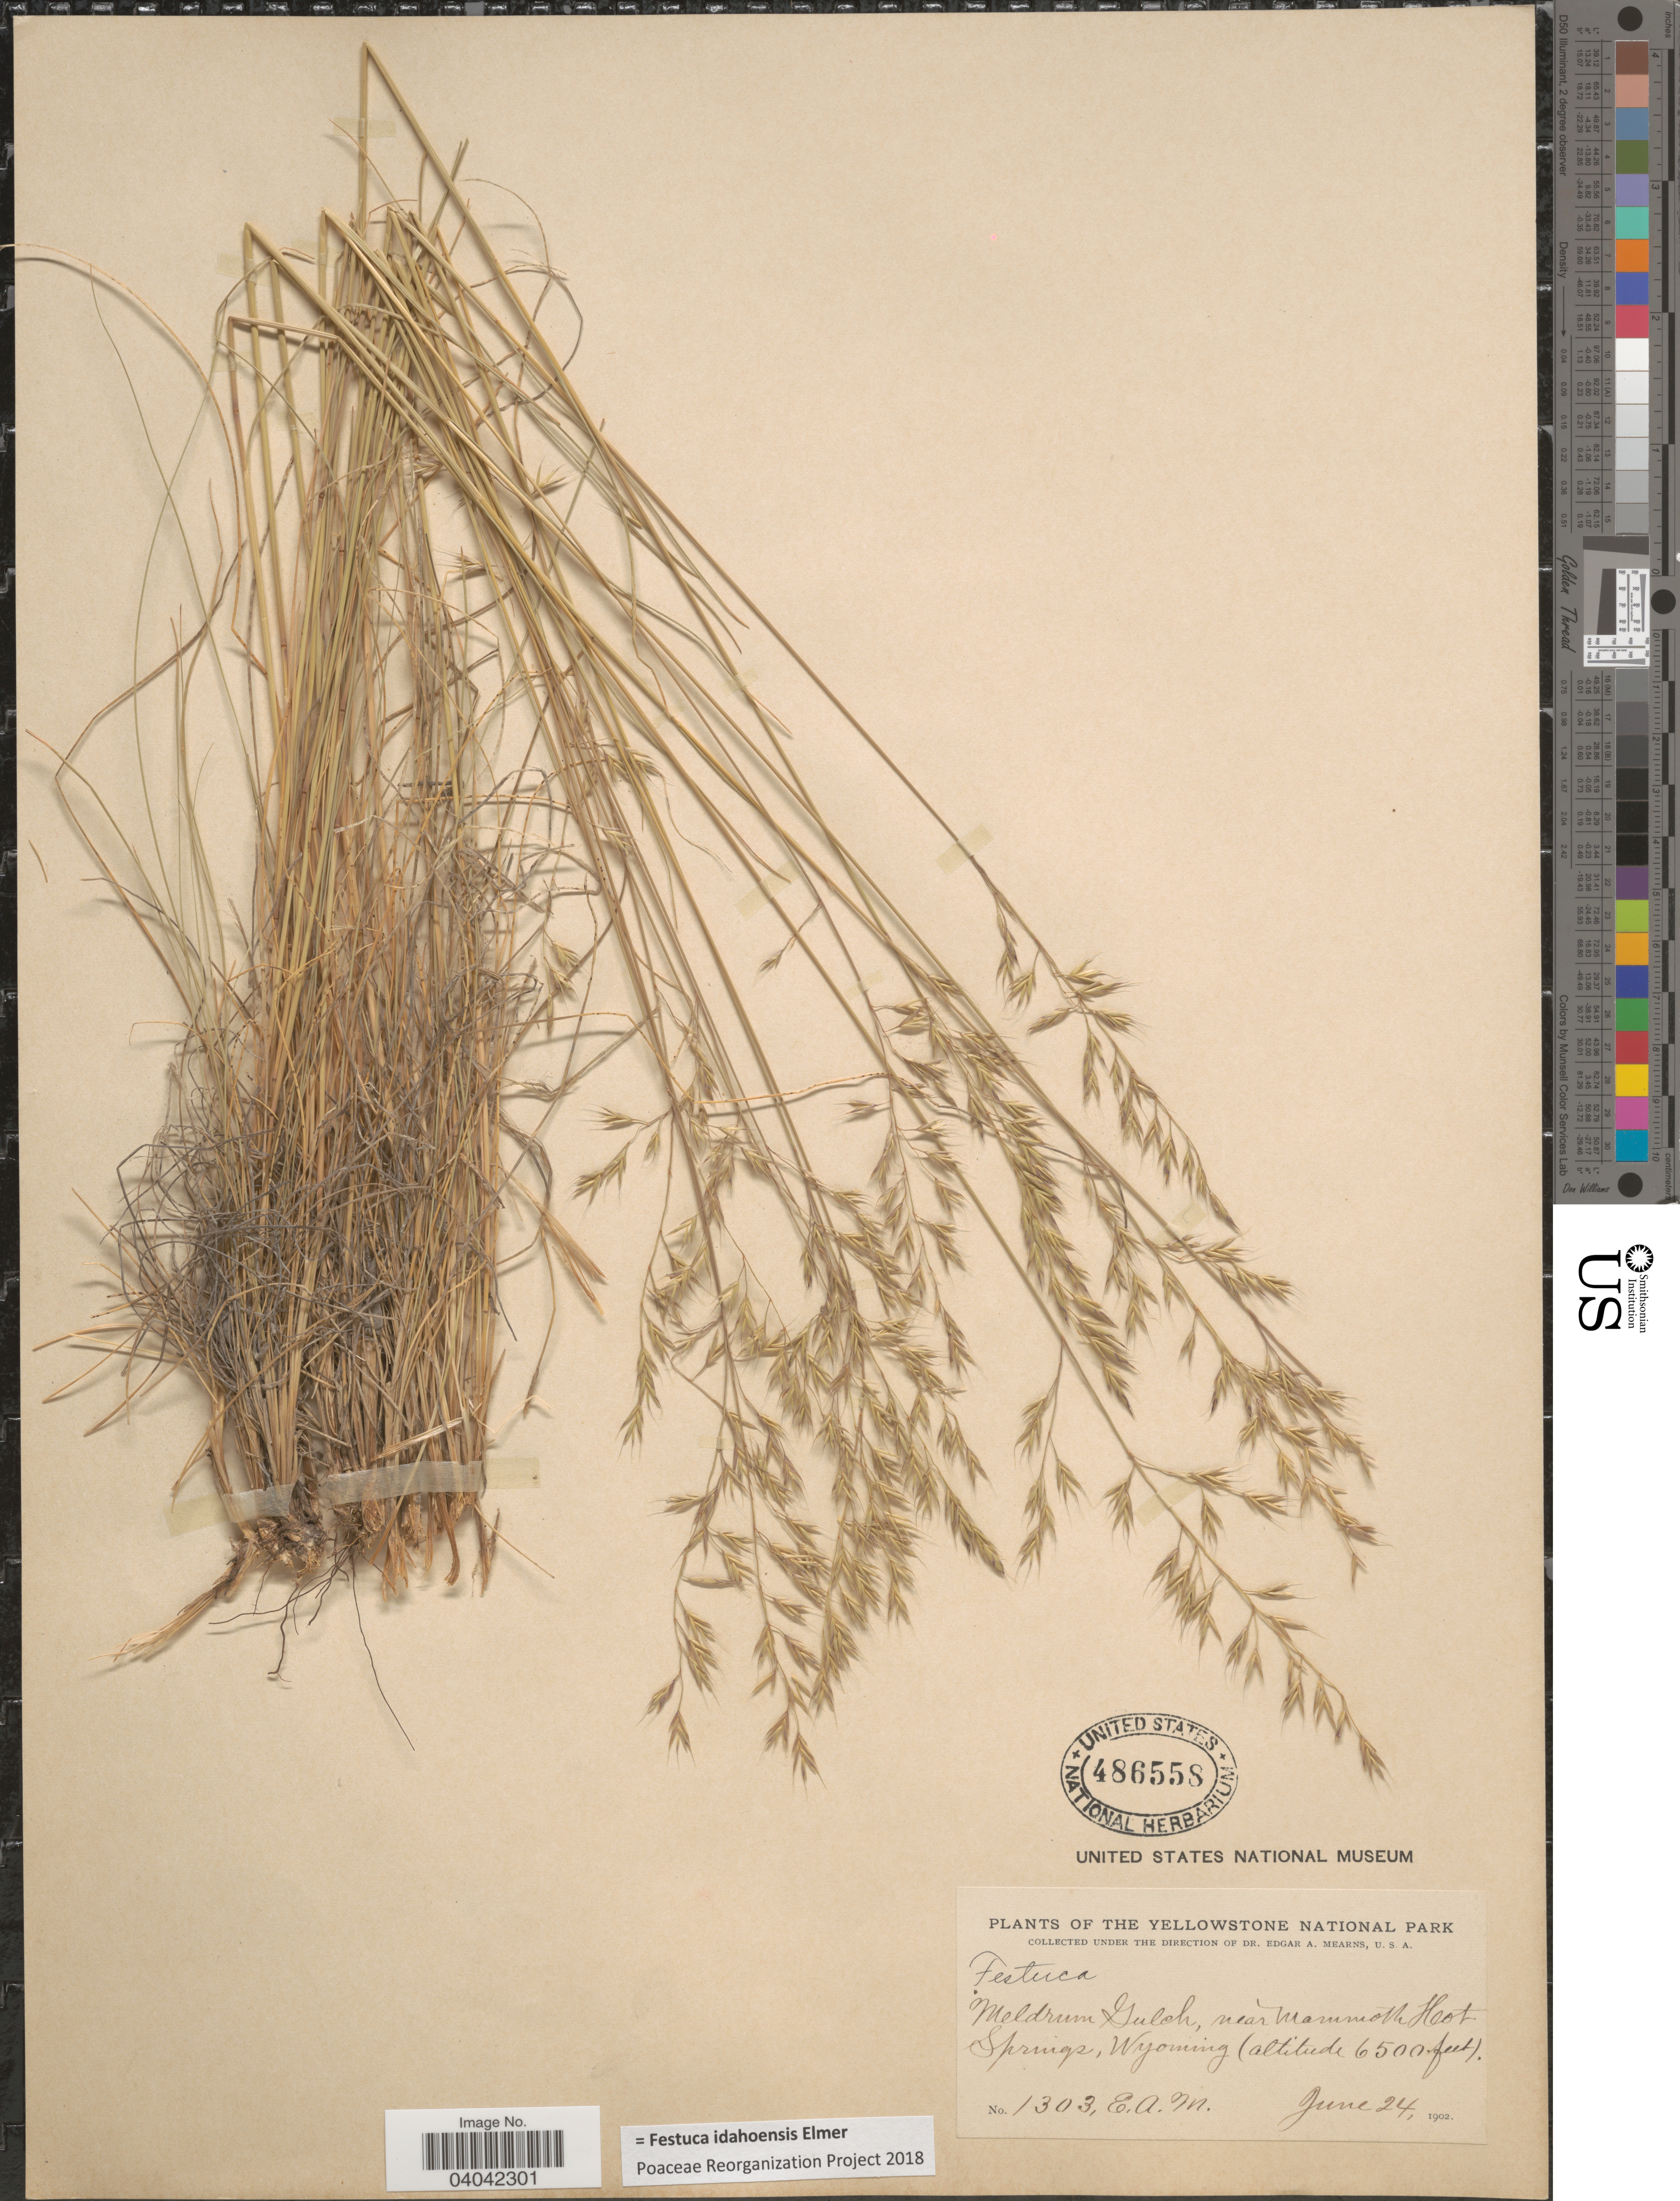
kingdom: Plantae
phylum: Tracheophyta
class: Liliopsida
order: Poales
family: Poaceae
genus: Festuca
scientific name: Festuca idahoensis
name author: Elmer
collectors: E. A. Mearns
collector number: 1303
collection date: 1902-06-24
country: United States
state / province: Wyoming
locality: Yellowstone National Park. Meldrum Gulch, near Mammoth Hot Springs.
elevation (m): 1981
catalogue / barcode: US 486558